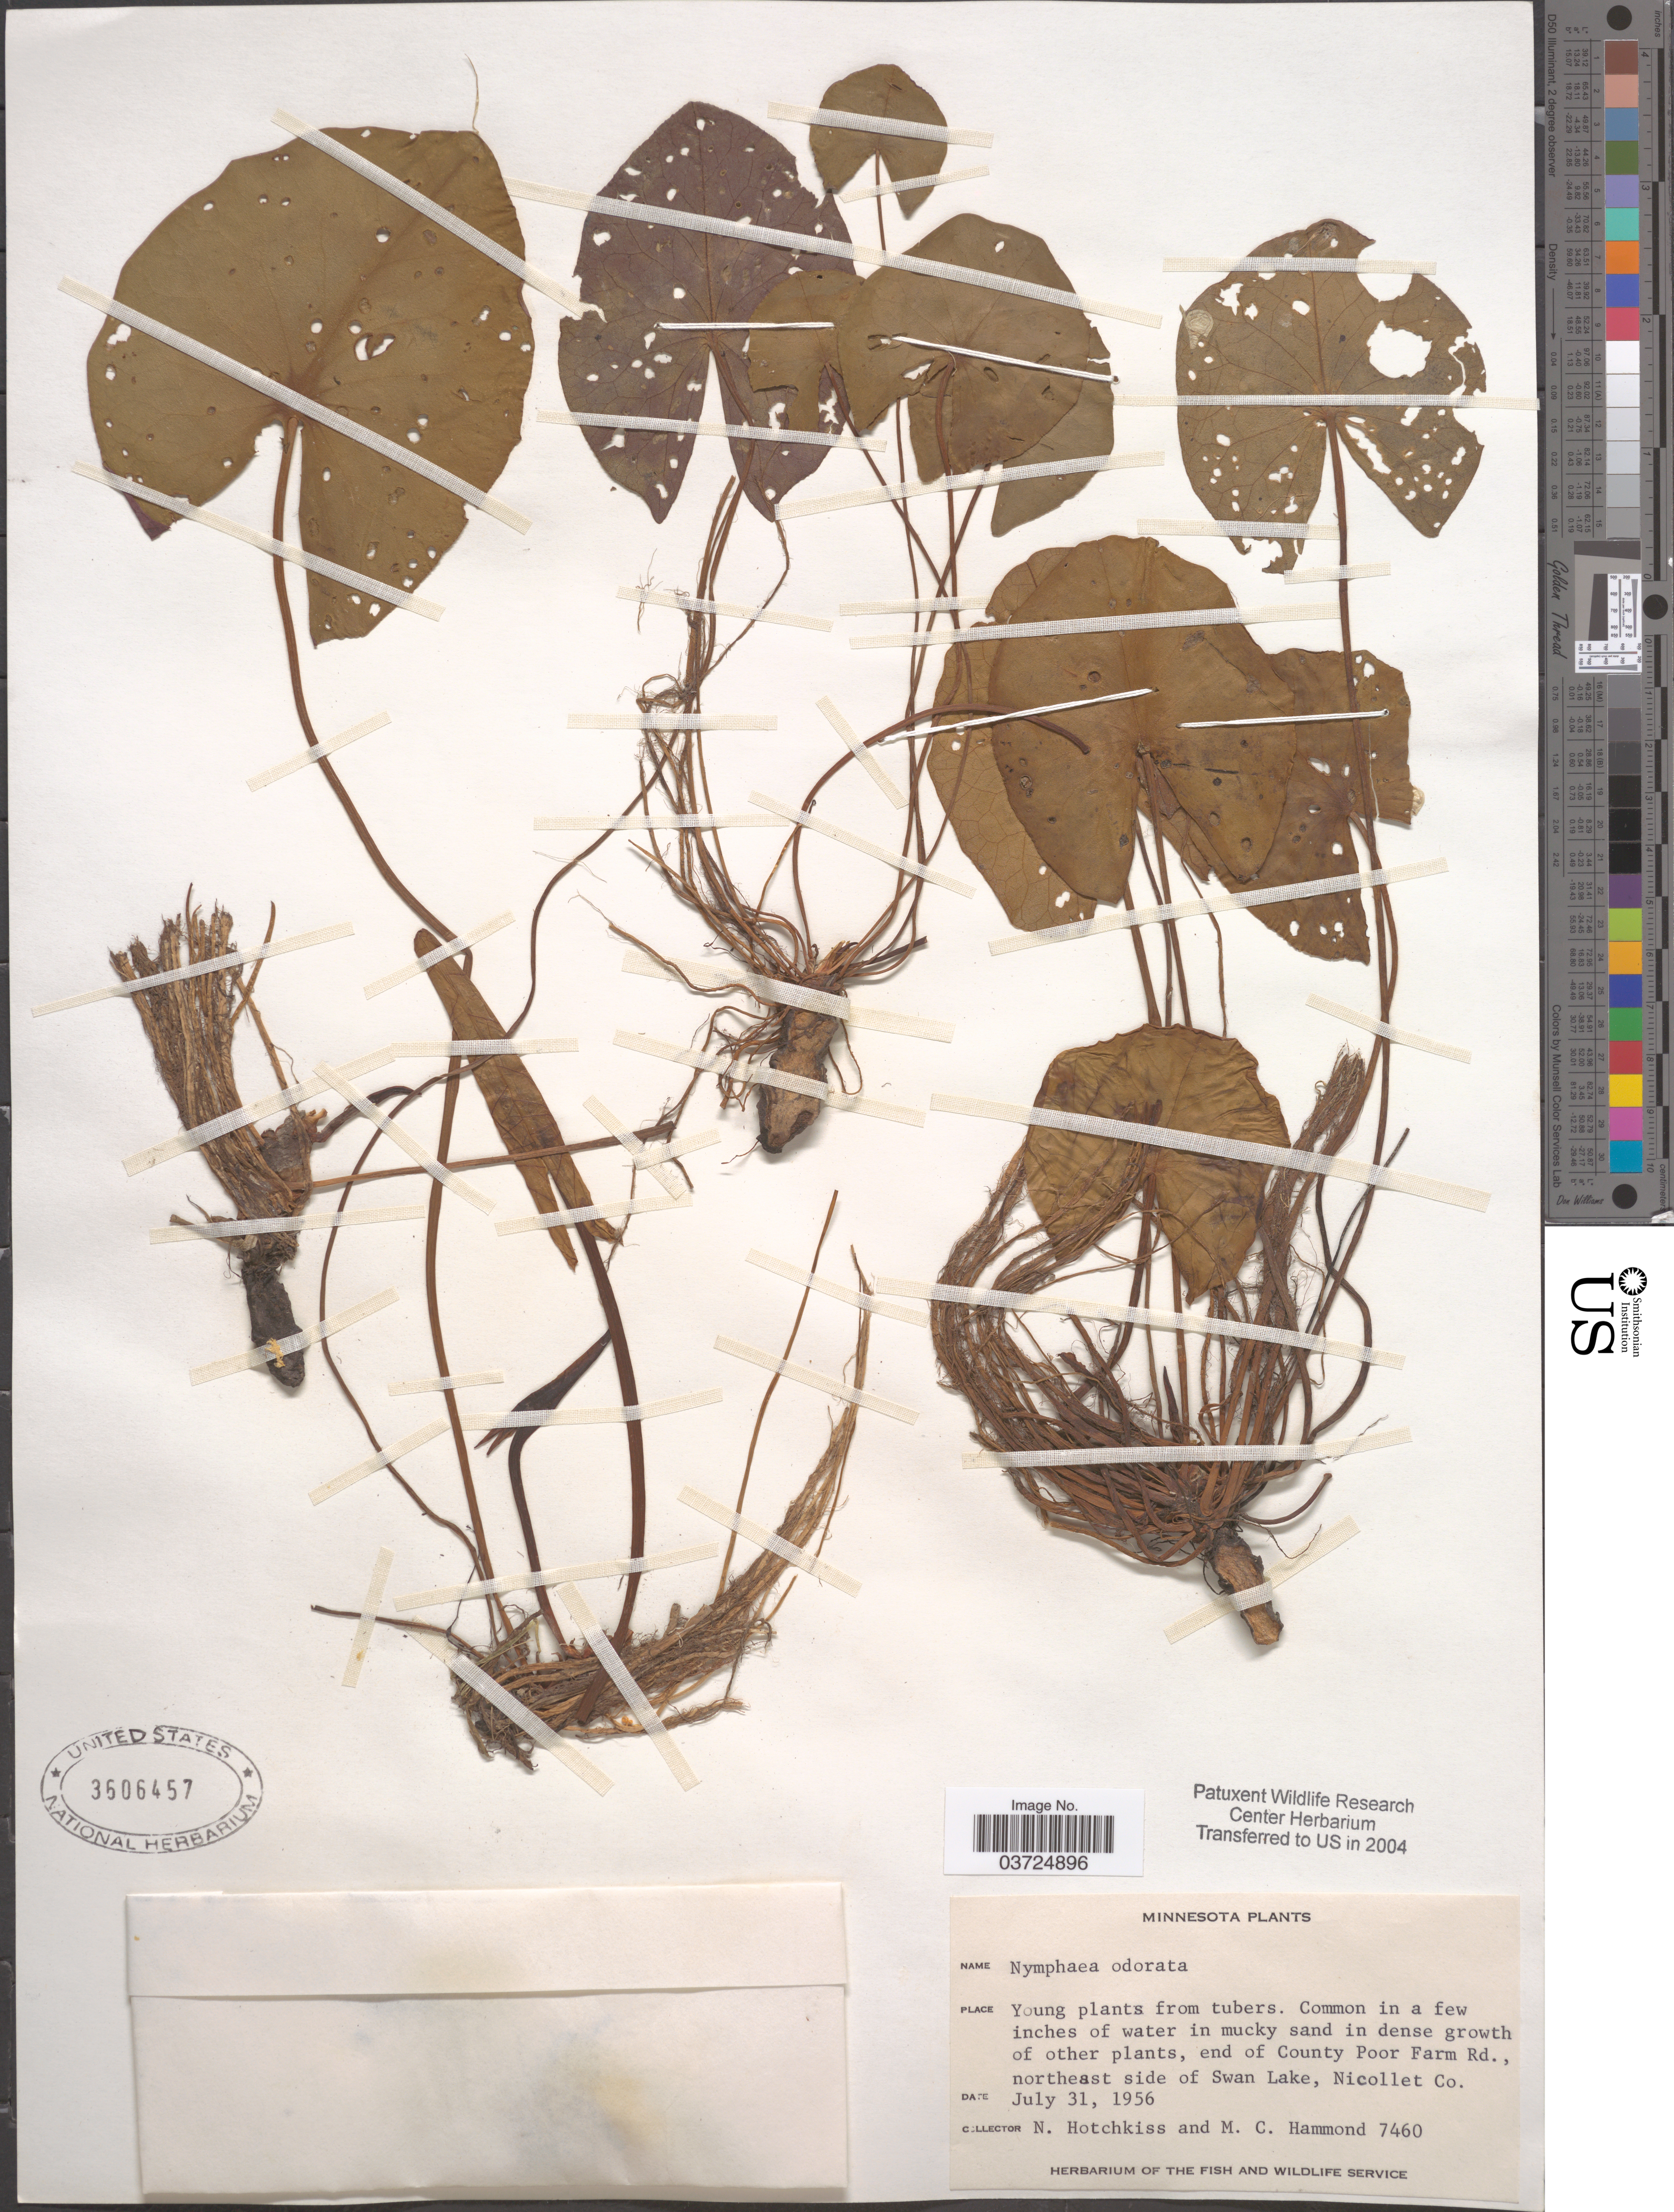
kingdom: Plantae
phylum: Tracheophyta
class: Magnoliopsida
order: Nymphaeales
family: Nymphaeaceae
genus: Nymphaea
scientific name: Nymphaea odorata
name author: Aiton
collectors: N. Hotchkiss & M. Hammond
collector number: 7460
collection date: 1956-07-31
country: United States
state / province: Minnesota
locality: End of County Poor Farm Rd., northeast side of Swan Lake, Nicollet Co.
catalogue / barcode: US 3606457